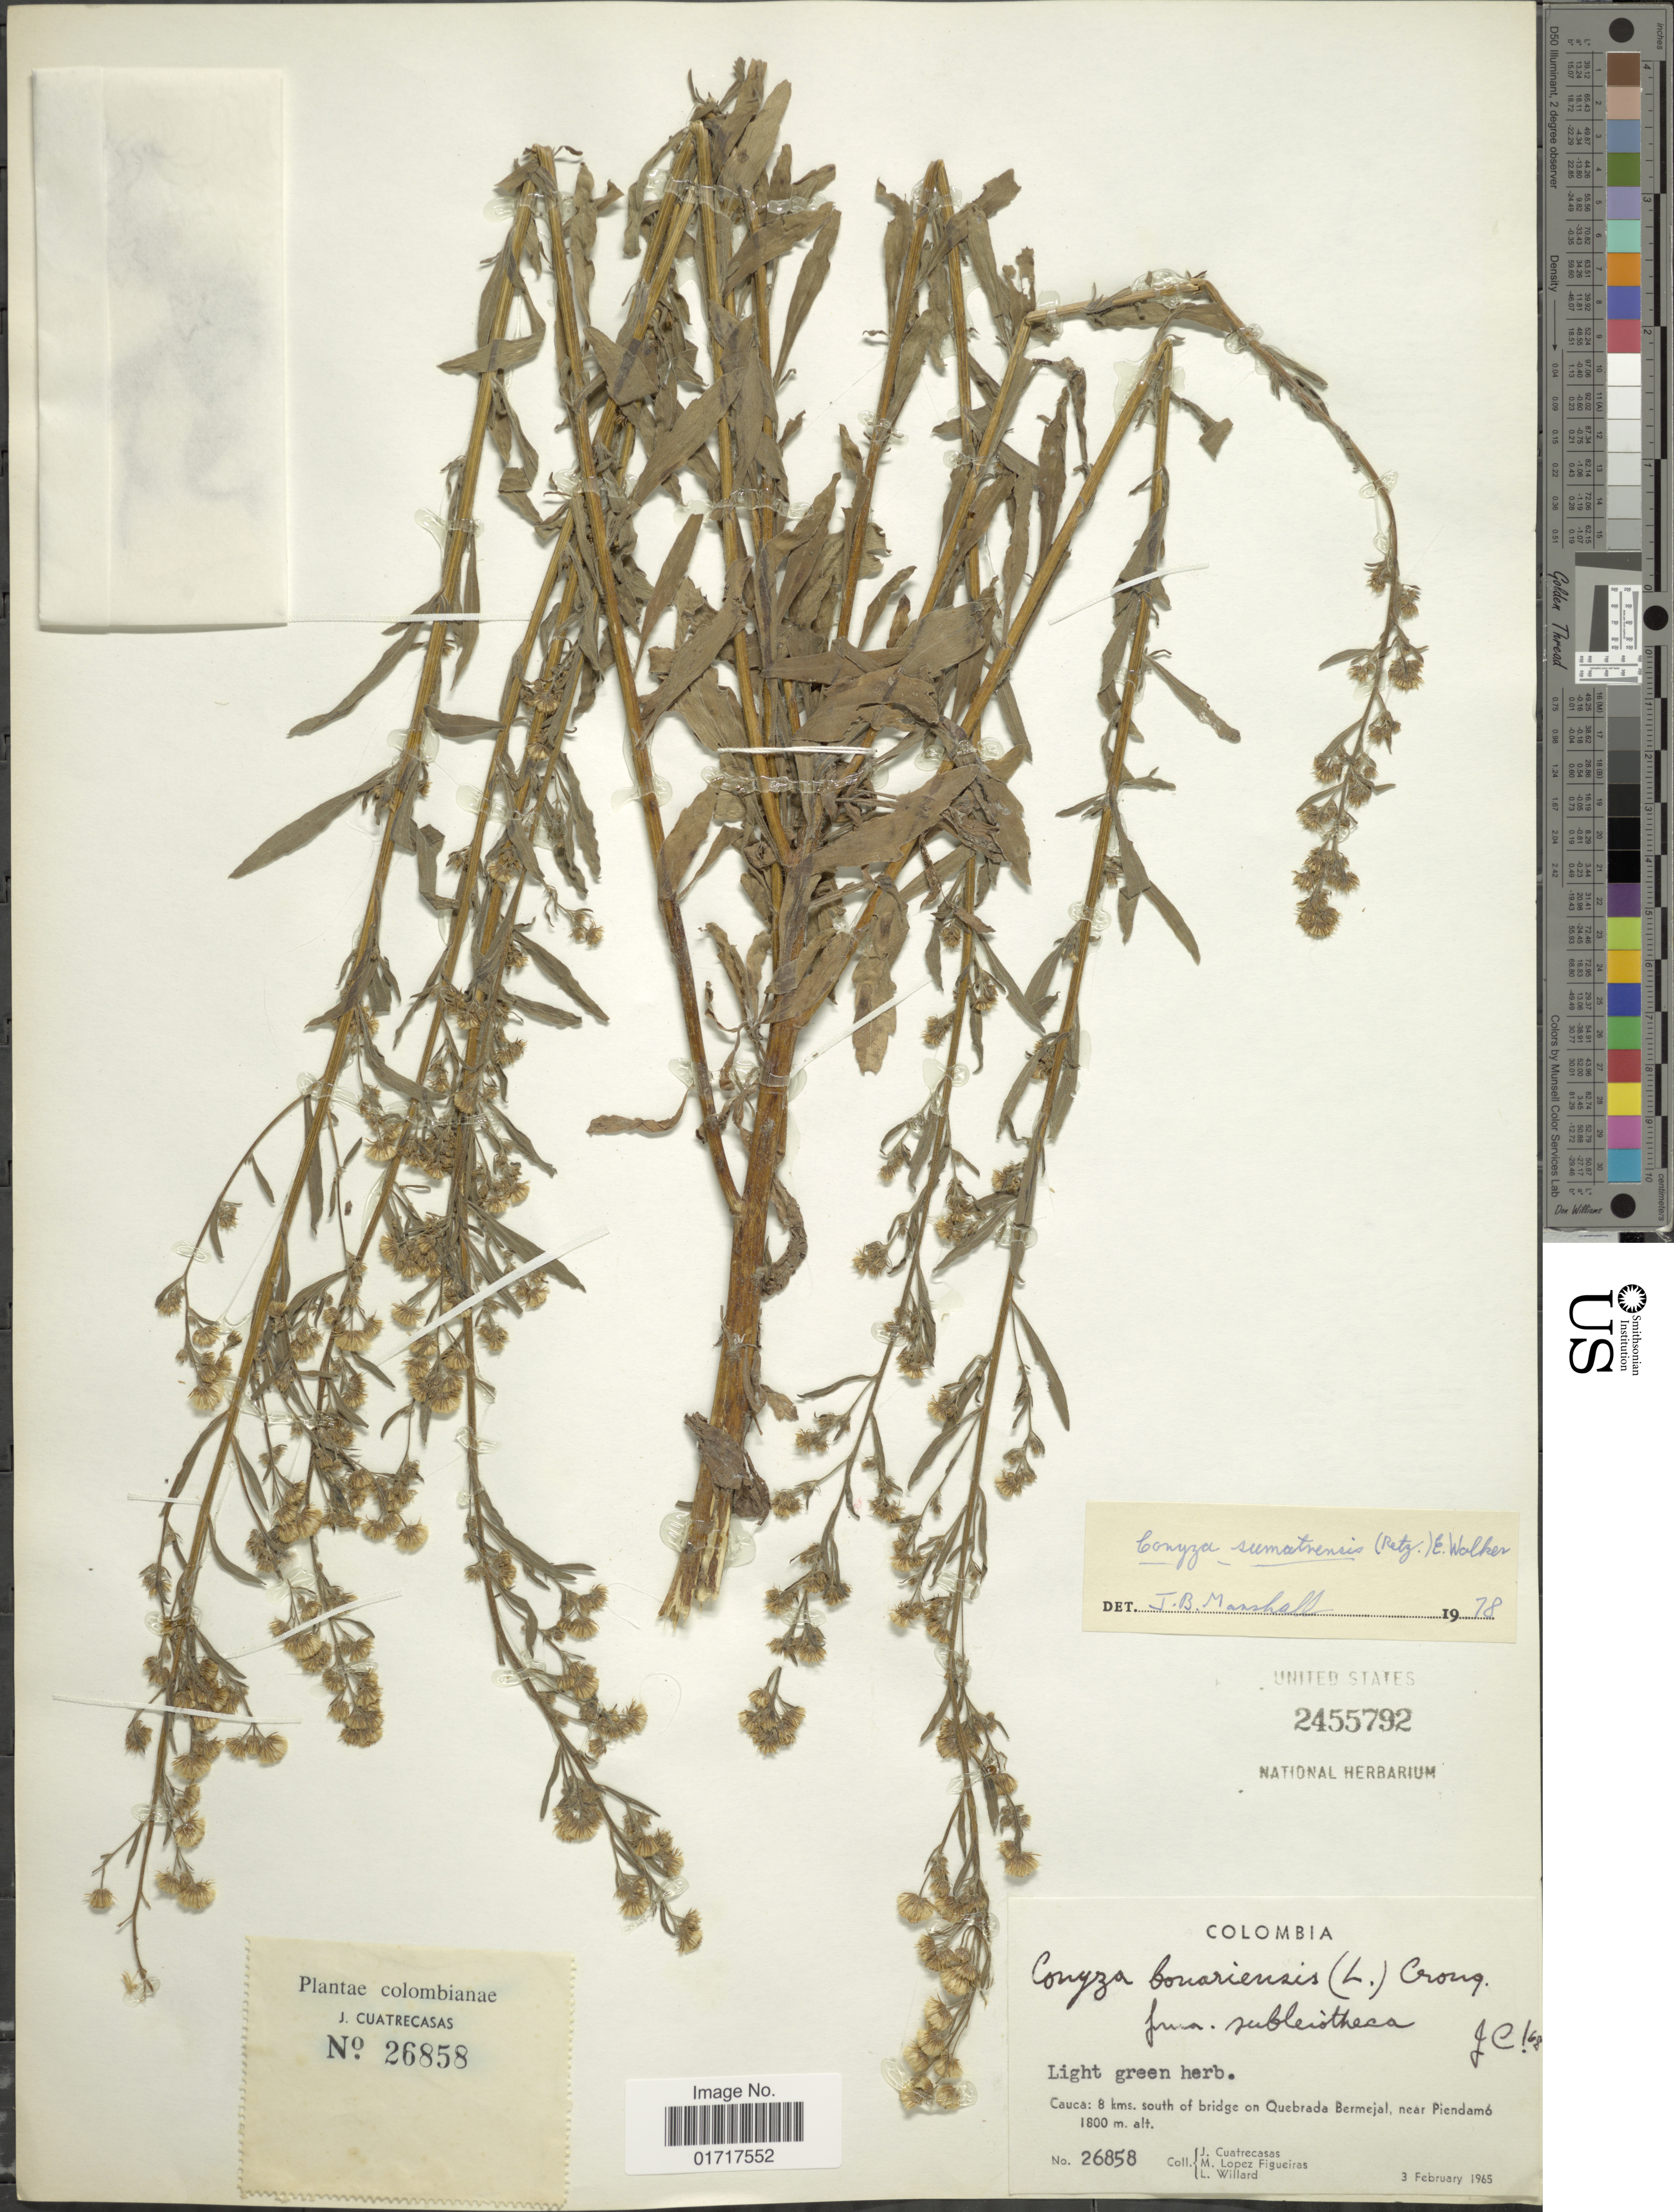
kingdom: Plantae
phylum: Tracheophyta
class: Magnoliopsida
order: Asterales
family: Asteraceae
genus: Conyza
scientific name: Conyza sumatrensis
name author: (Retz.) E. Walker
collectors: J. Cuatrecasas, M. López Figueiras & L. Willard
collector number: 26858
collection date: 1965-02-03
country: Colombia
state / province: Cauca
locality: Cauca: 8 kms . south of bridge on Quebrada Bermejal, near Piendamo.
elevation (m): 1800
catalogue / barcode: US 2455792